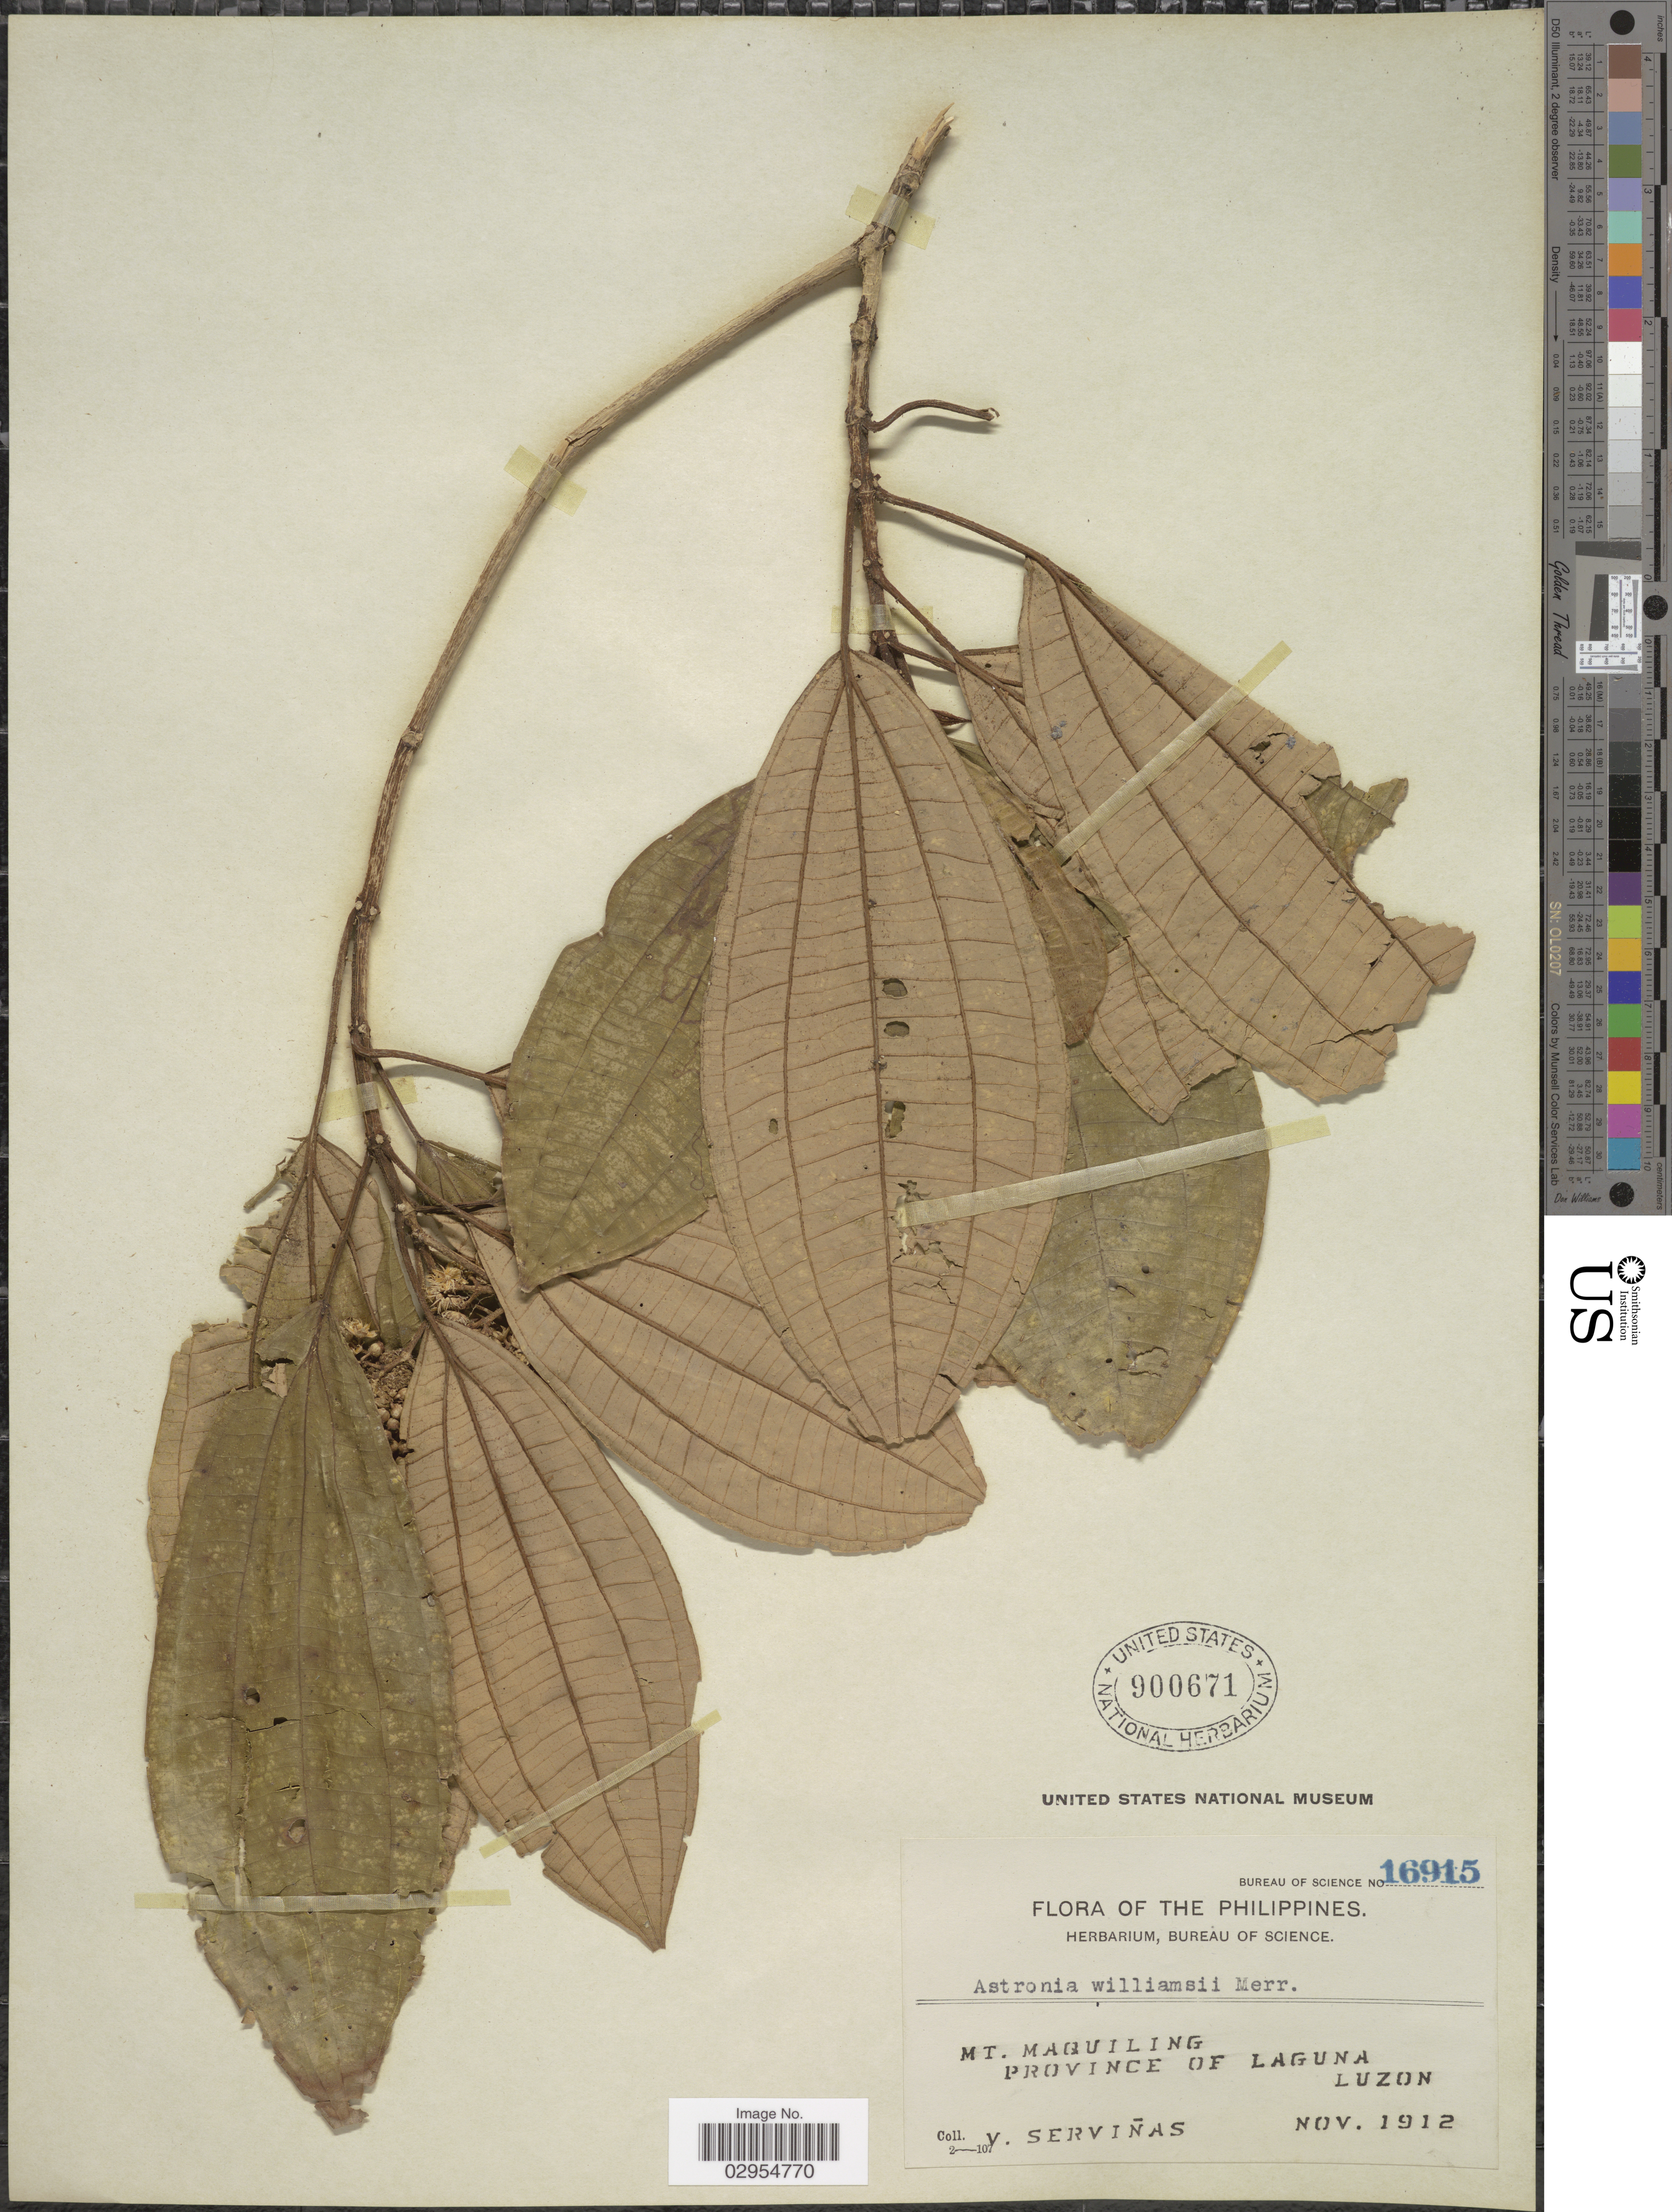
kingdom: Plantae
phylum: Tracheophyta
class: Magnoliopsida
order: Myrtales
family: Melastomataceae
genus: Astronia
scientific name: Astronia williamsii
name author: Merr. ex C.B. Rob.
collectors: V. Servinas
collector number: Bureau of Science 16915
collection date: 1912-11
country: Philippines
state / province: Calabarzon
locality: Mt. Maquiling, Province of Laguna, Luzon.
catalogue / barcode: US 900671